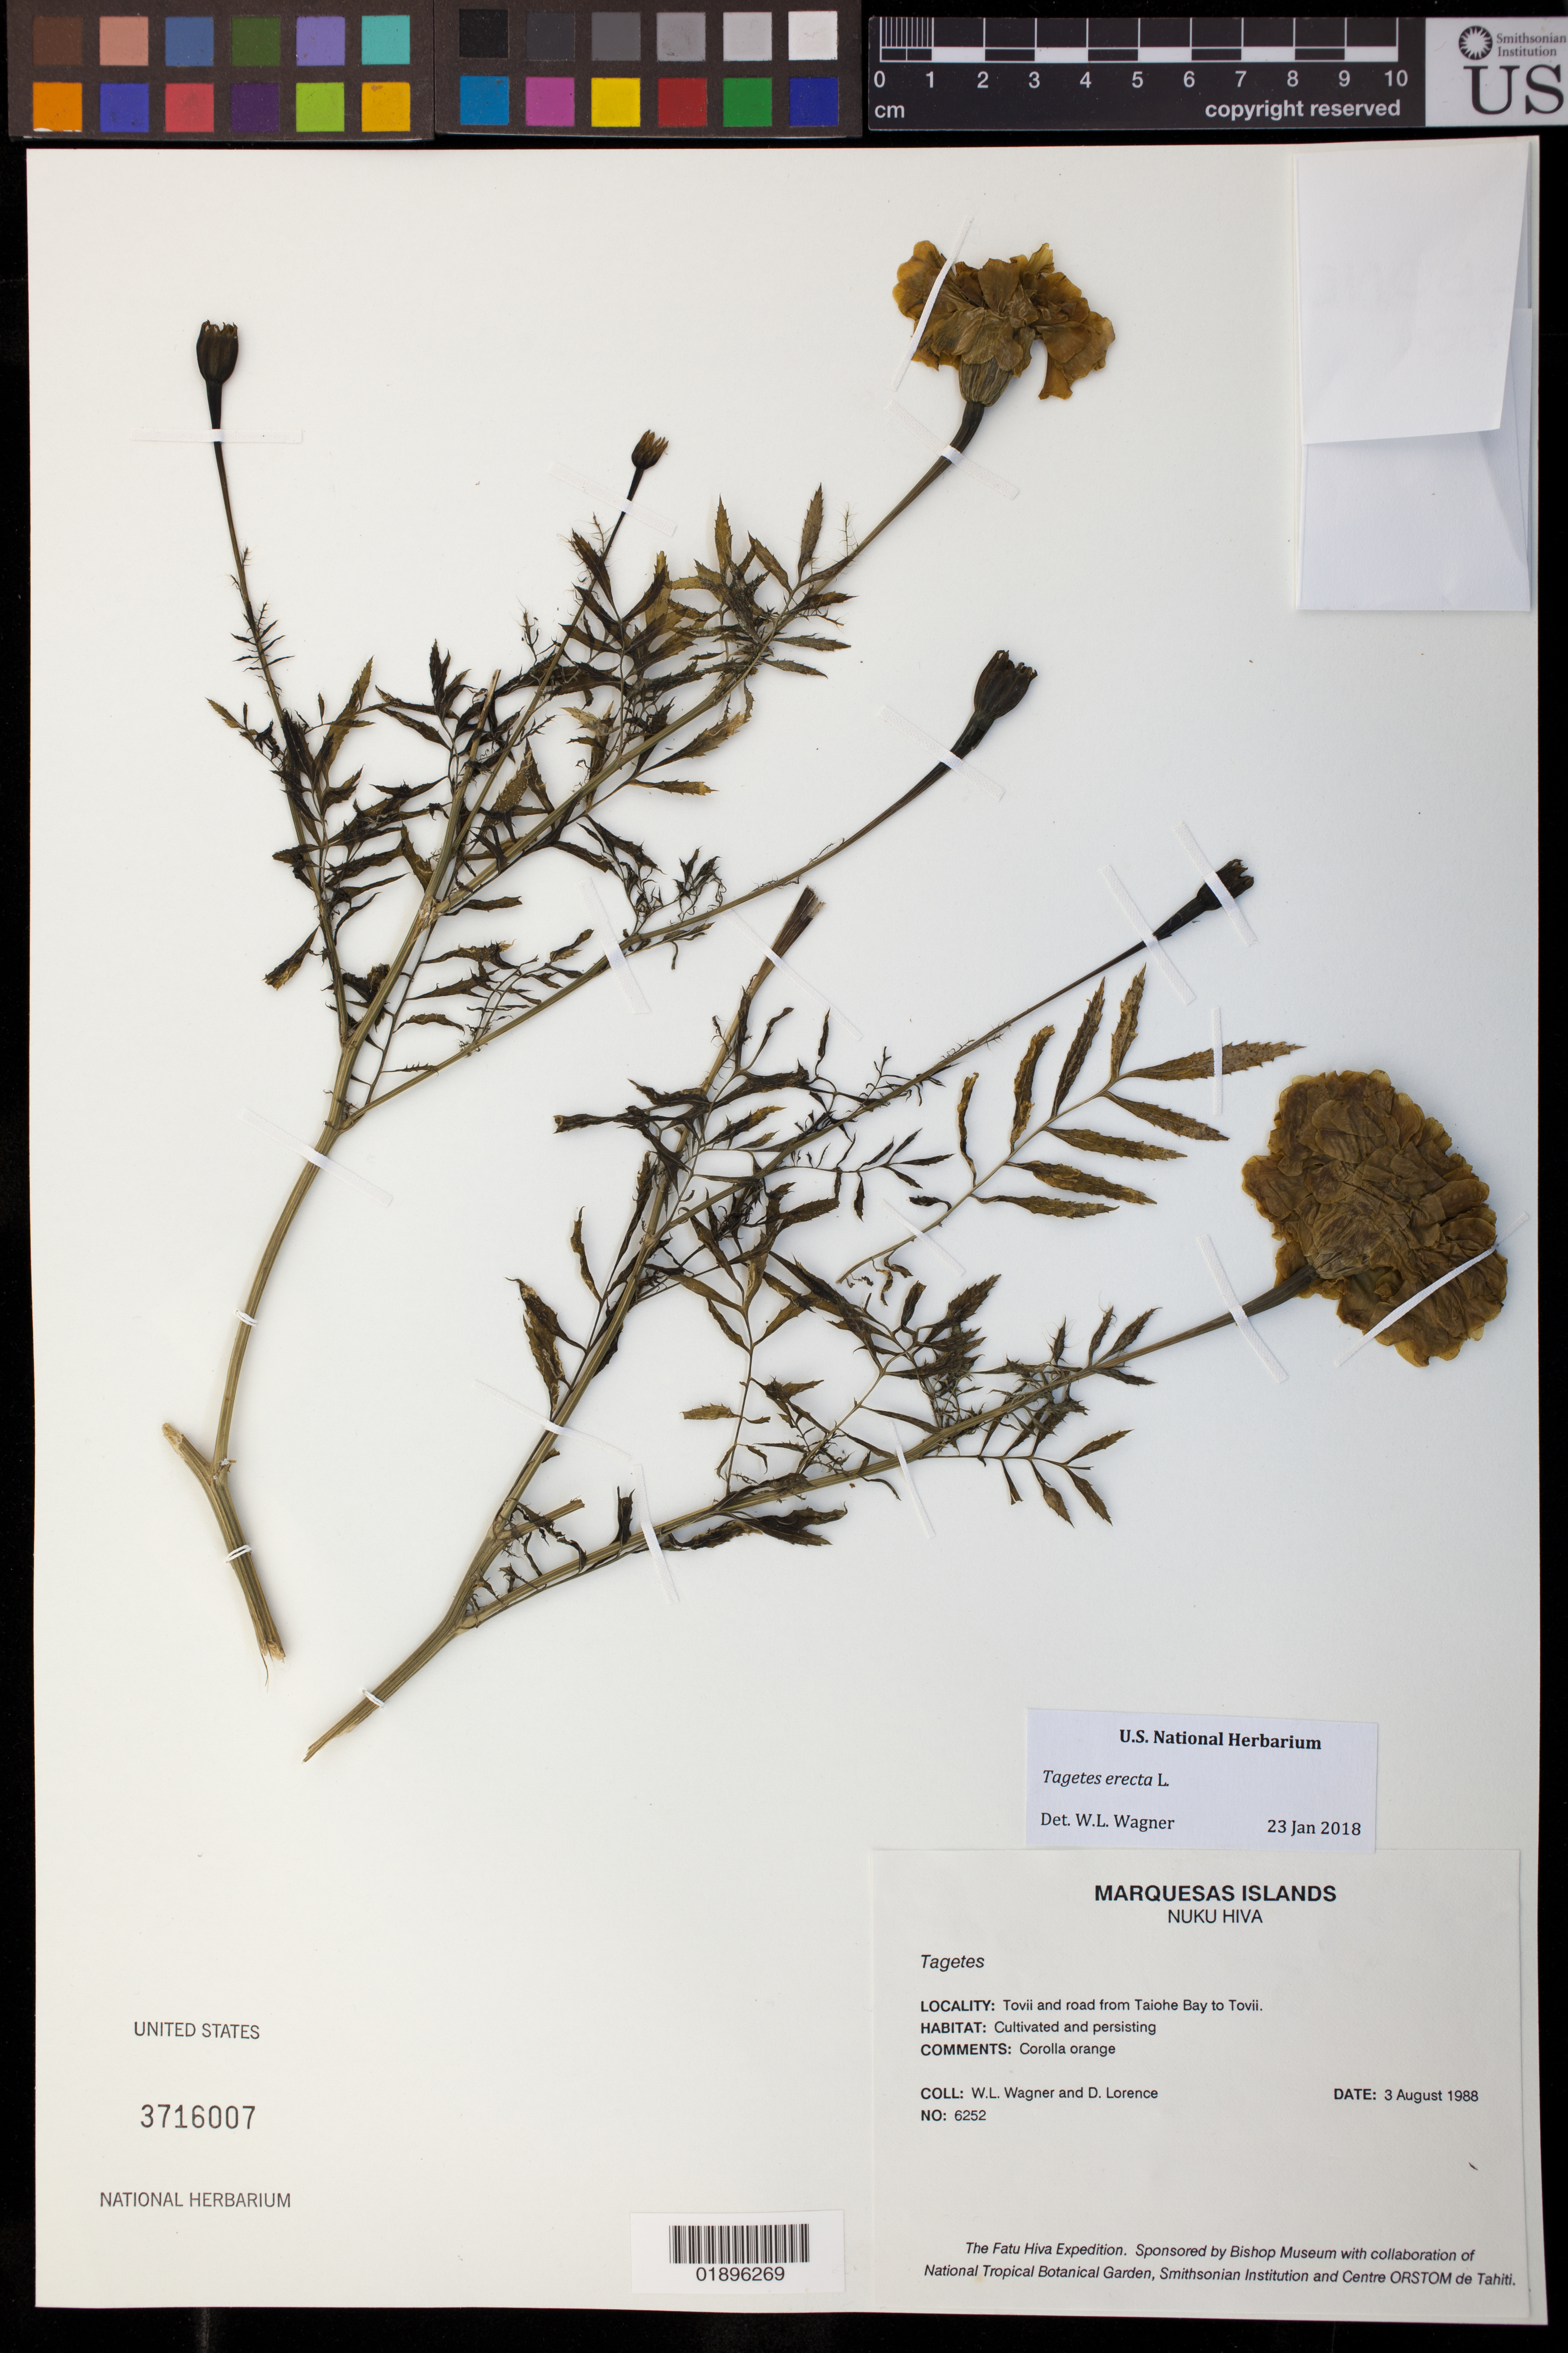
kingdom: Plantae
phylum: Tracheophyta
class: Magnoliopsida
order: Asterales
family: Asteraceae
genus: Tagetes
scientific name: Tagetes erecta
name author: L.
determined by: Wagner, W. L., (BOT), Smithsonian Institution - National Museum of Natural History (UNITED STATES)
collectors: W. L. Wagner & D. Lorence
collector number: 6252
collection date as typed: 3 August 1988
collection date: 1988-08-03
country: French Polynesia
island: Nuku Hiva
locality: Toovii and road from Taiohae Bay to Toovii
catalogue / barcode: US 3716007